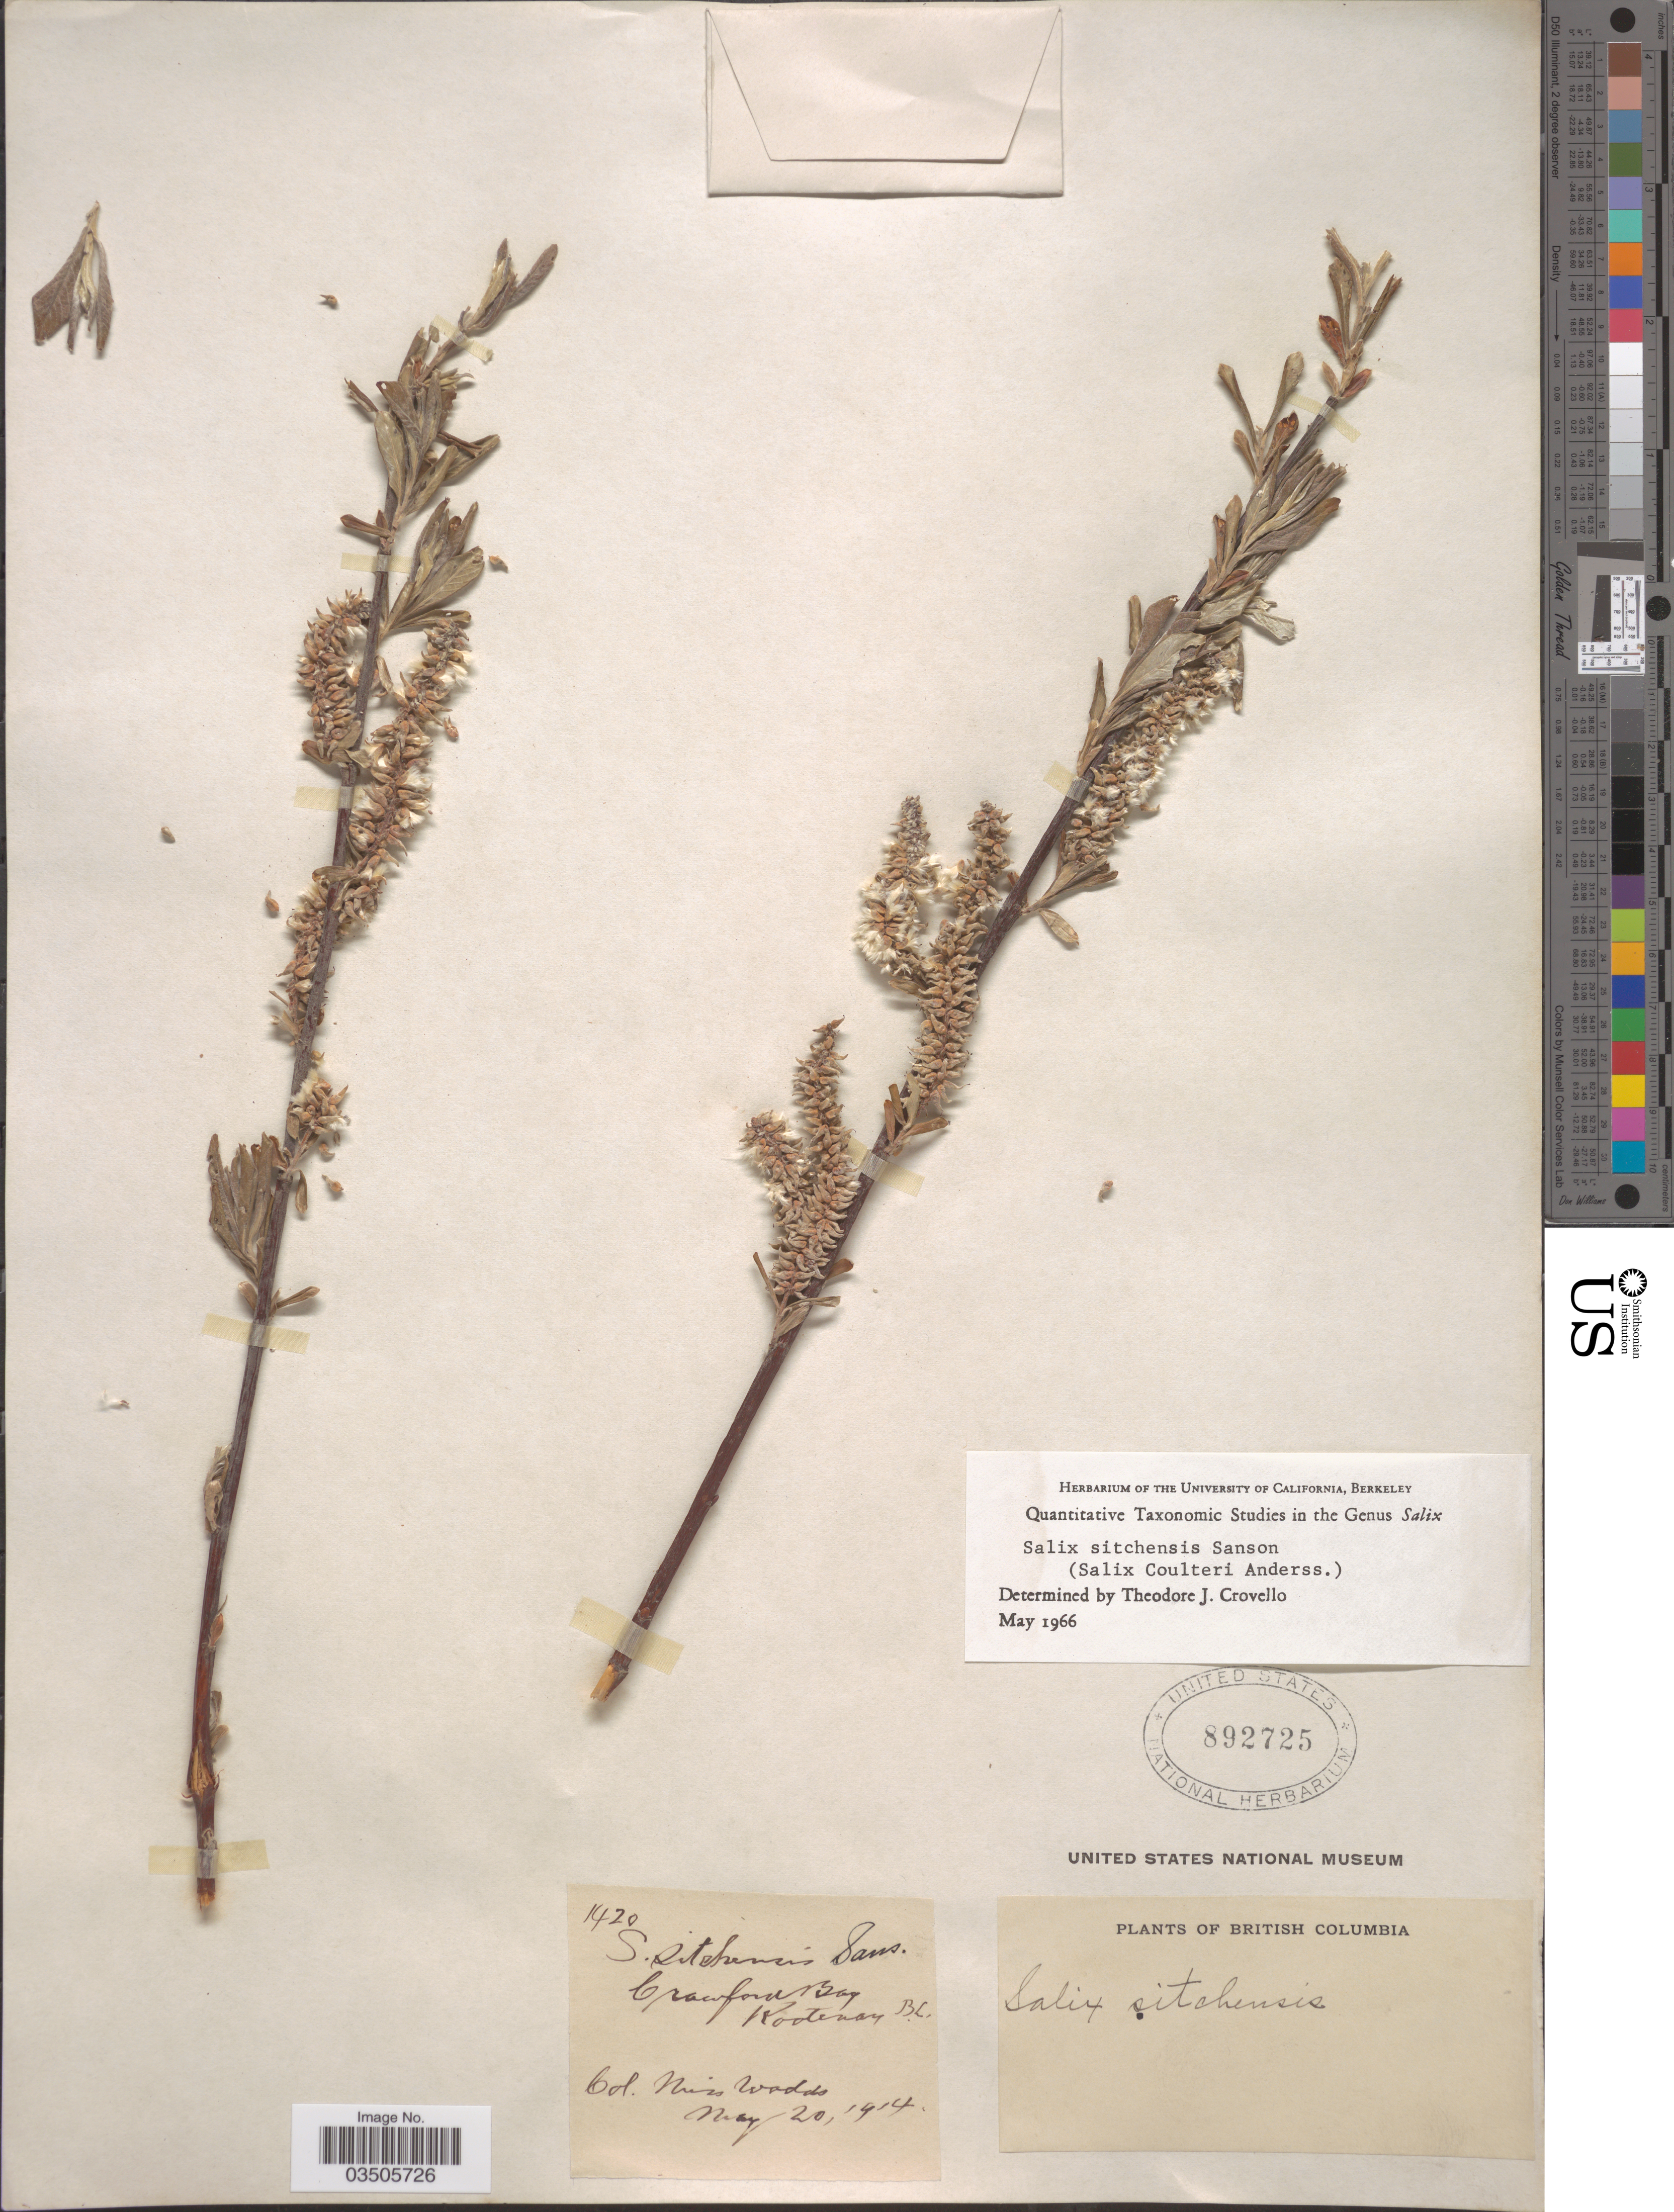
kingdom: Plantae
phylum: Tracheophyta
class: Magnoliopsida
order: Malpighiales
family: Salicaceae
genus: Salix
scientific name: Salix sitchensis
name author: Sanson ex Bong.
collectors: Miss Wadds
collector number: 1420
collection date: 1914-05-20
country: Canada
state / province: British Columbia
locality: Crawford Bay. Kootenay.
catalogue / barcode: US 892725